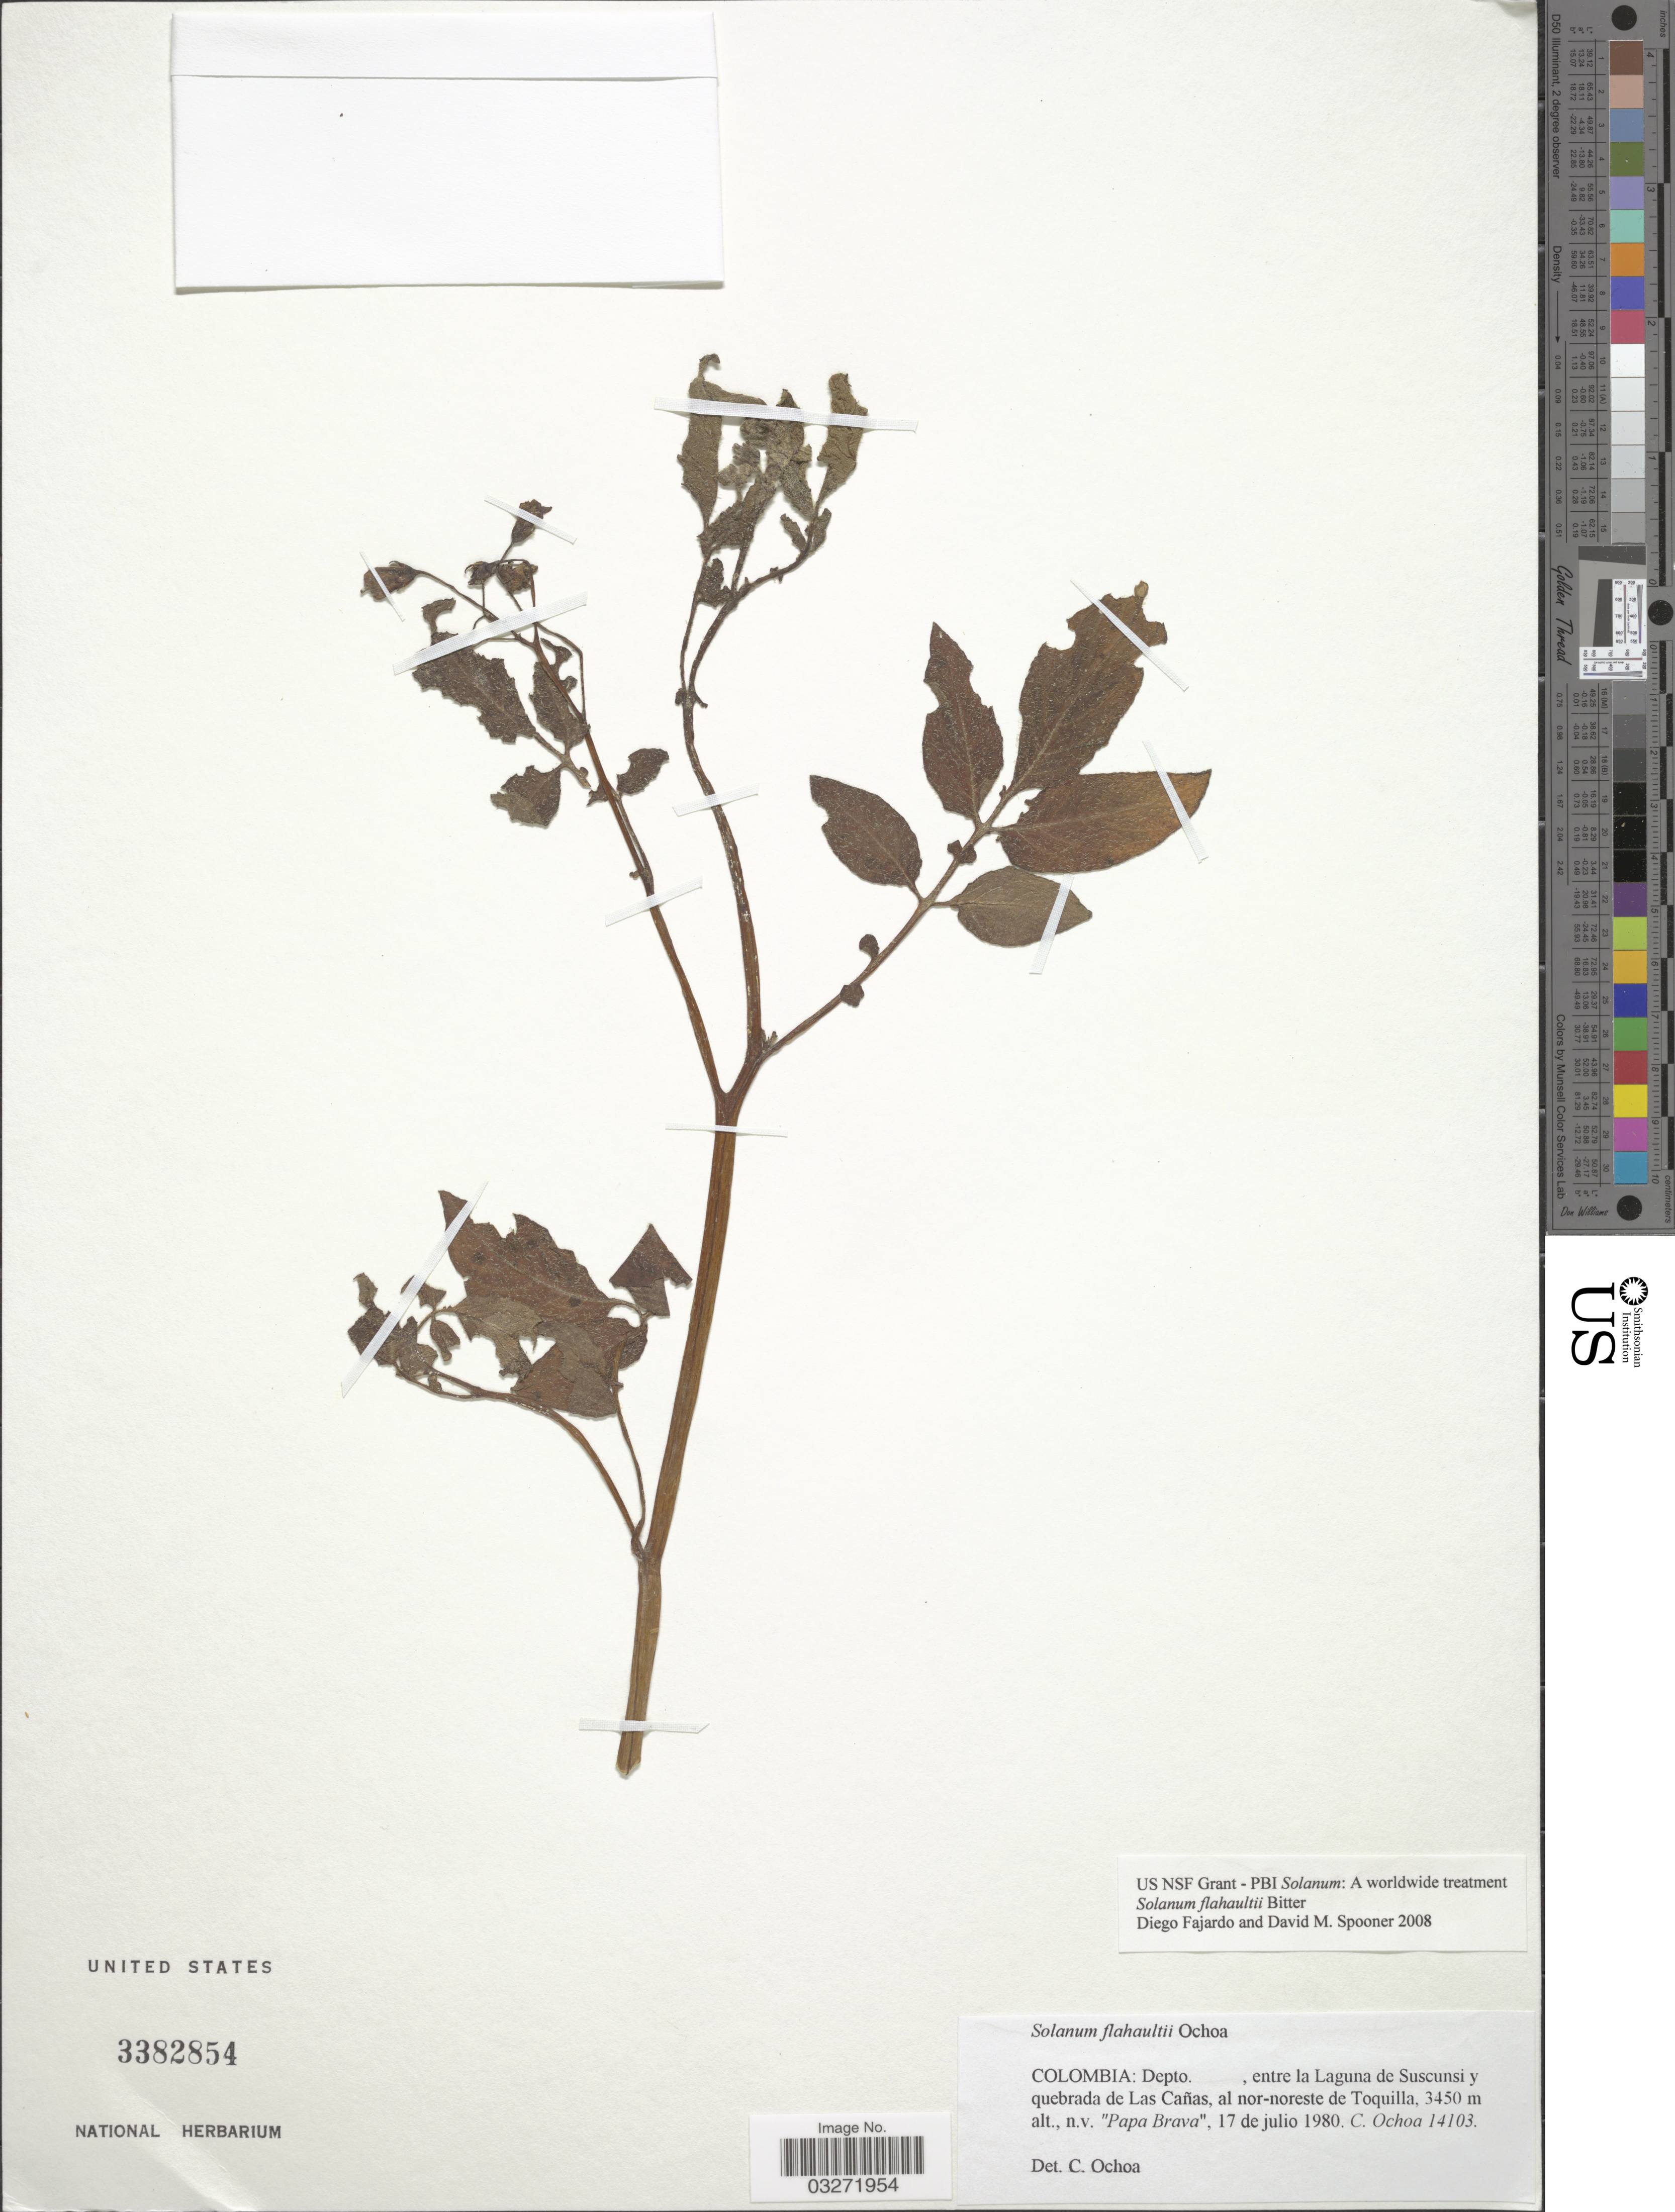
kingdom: Plantae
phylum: Tracheophyta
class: Magnoliopsida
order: Solanales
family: Solanaceae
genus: Solanum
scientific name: Solanum flahaultii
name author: Bitter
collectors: C. Ochoa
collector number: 14103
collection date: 1980-07-17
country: Colombia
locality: Entre la Laguna de Suscunsi y quebrada de Las Cañas, al nor-noreste de Toquilla.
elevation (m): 3450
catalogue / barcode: US 3382854